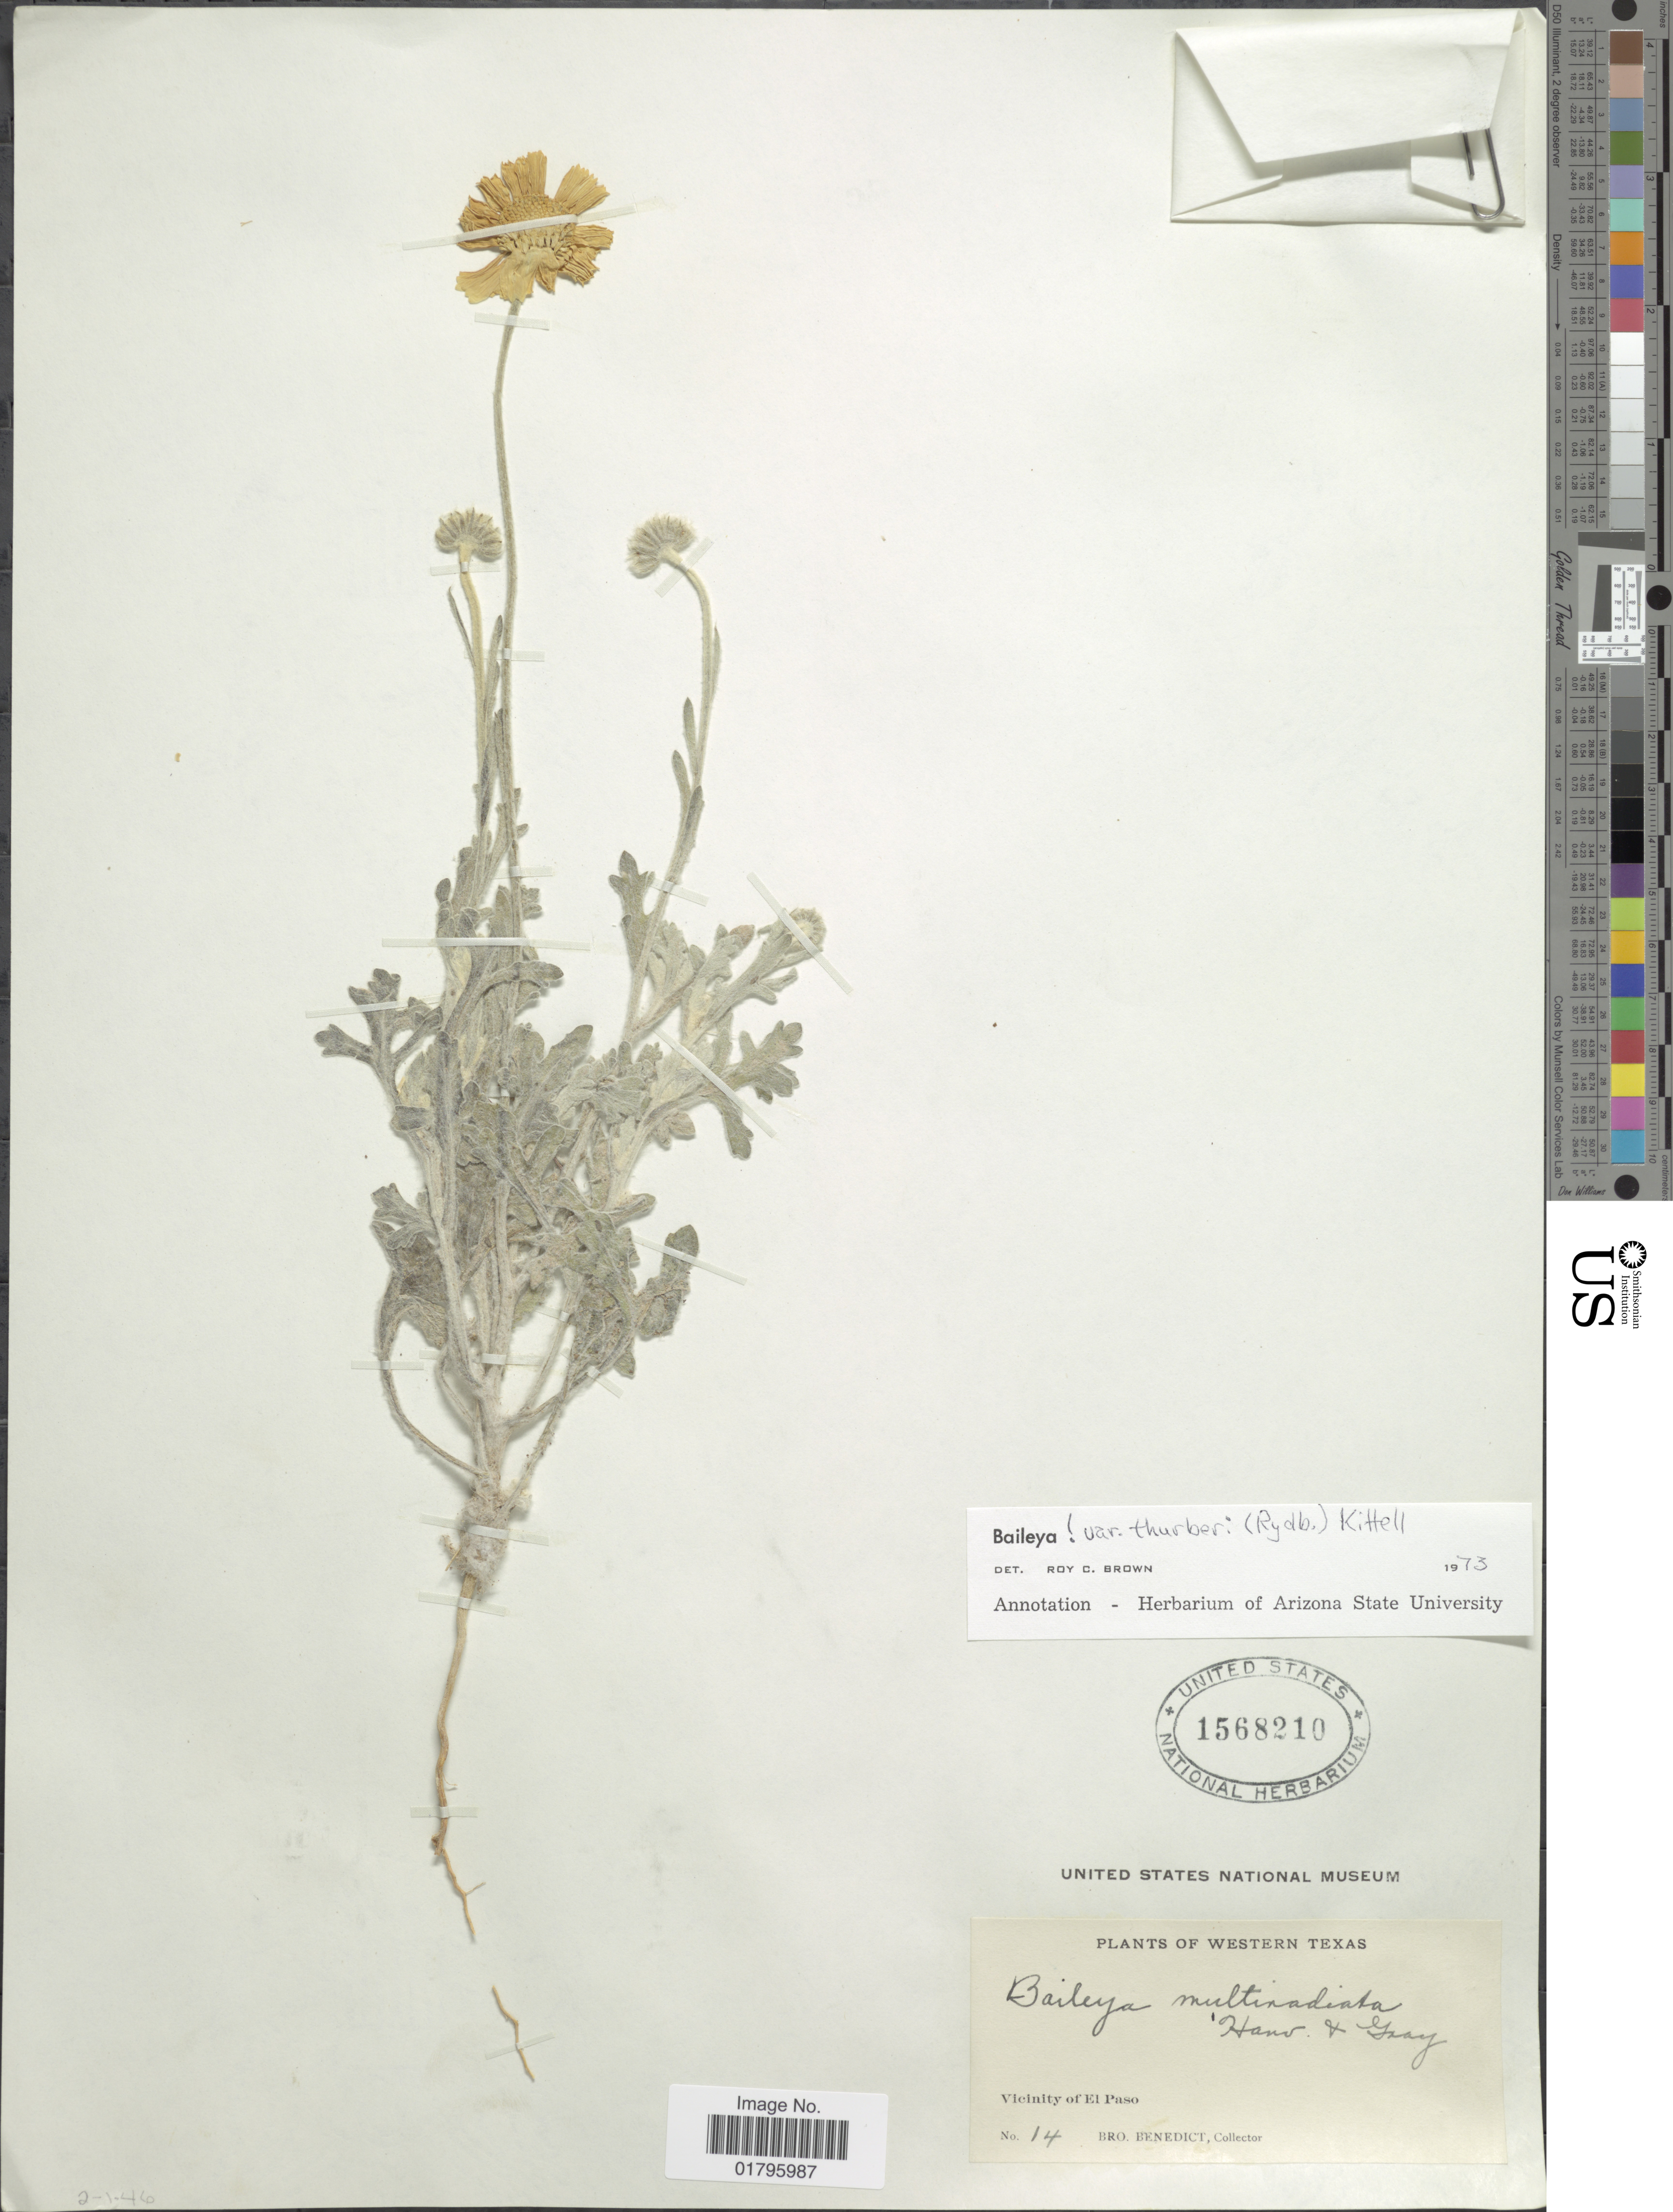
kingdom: Plantae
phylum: Tracheophyta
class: Magnoliopsida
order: Asterales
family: Asteraceae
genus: Baileya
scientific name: Baileya multiradiata var. thurberi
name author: (Rydb.) Kittell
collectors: B. Ayers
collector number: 14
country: United States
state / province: Texas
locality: Western Texas. Vicinity of El Paso.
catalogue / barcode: US 1568210